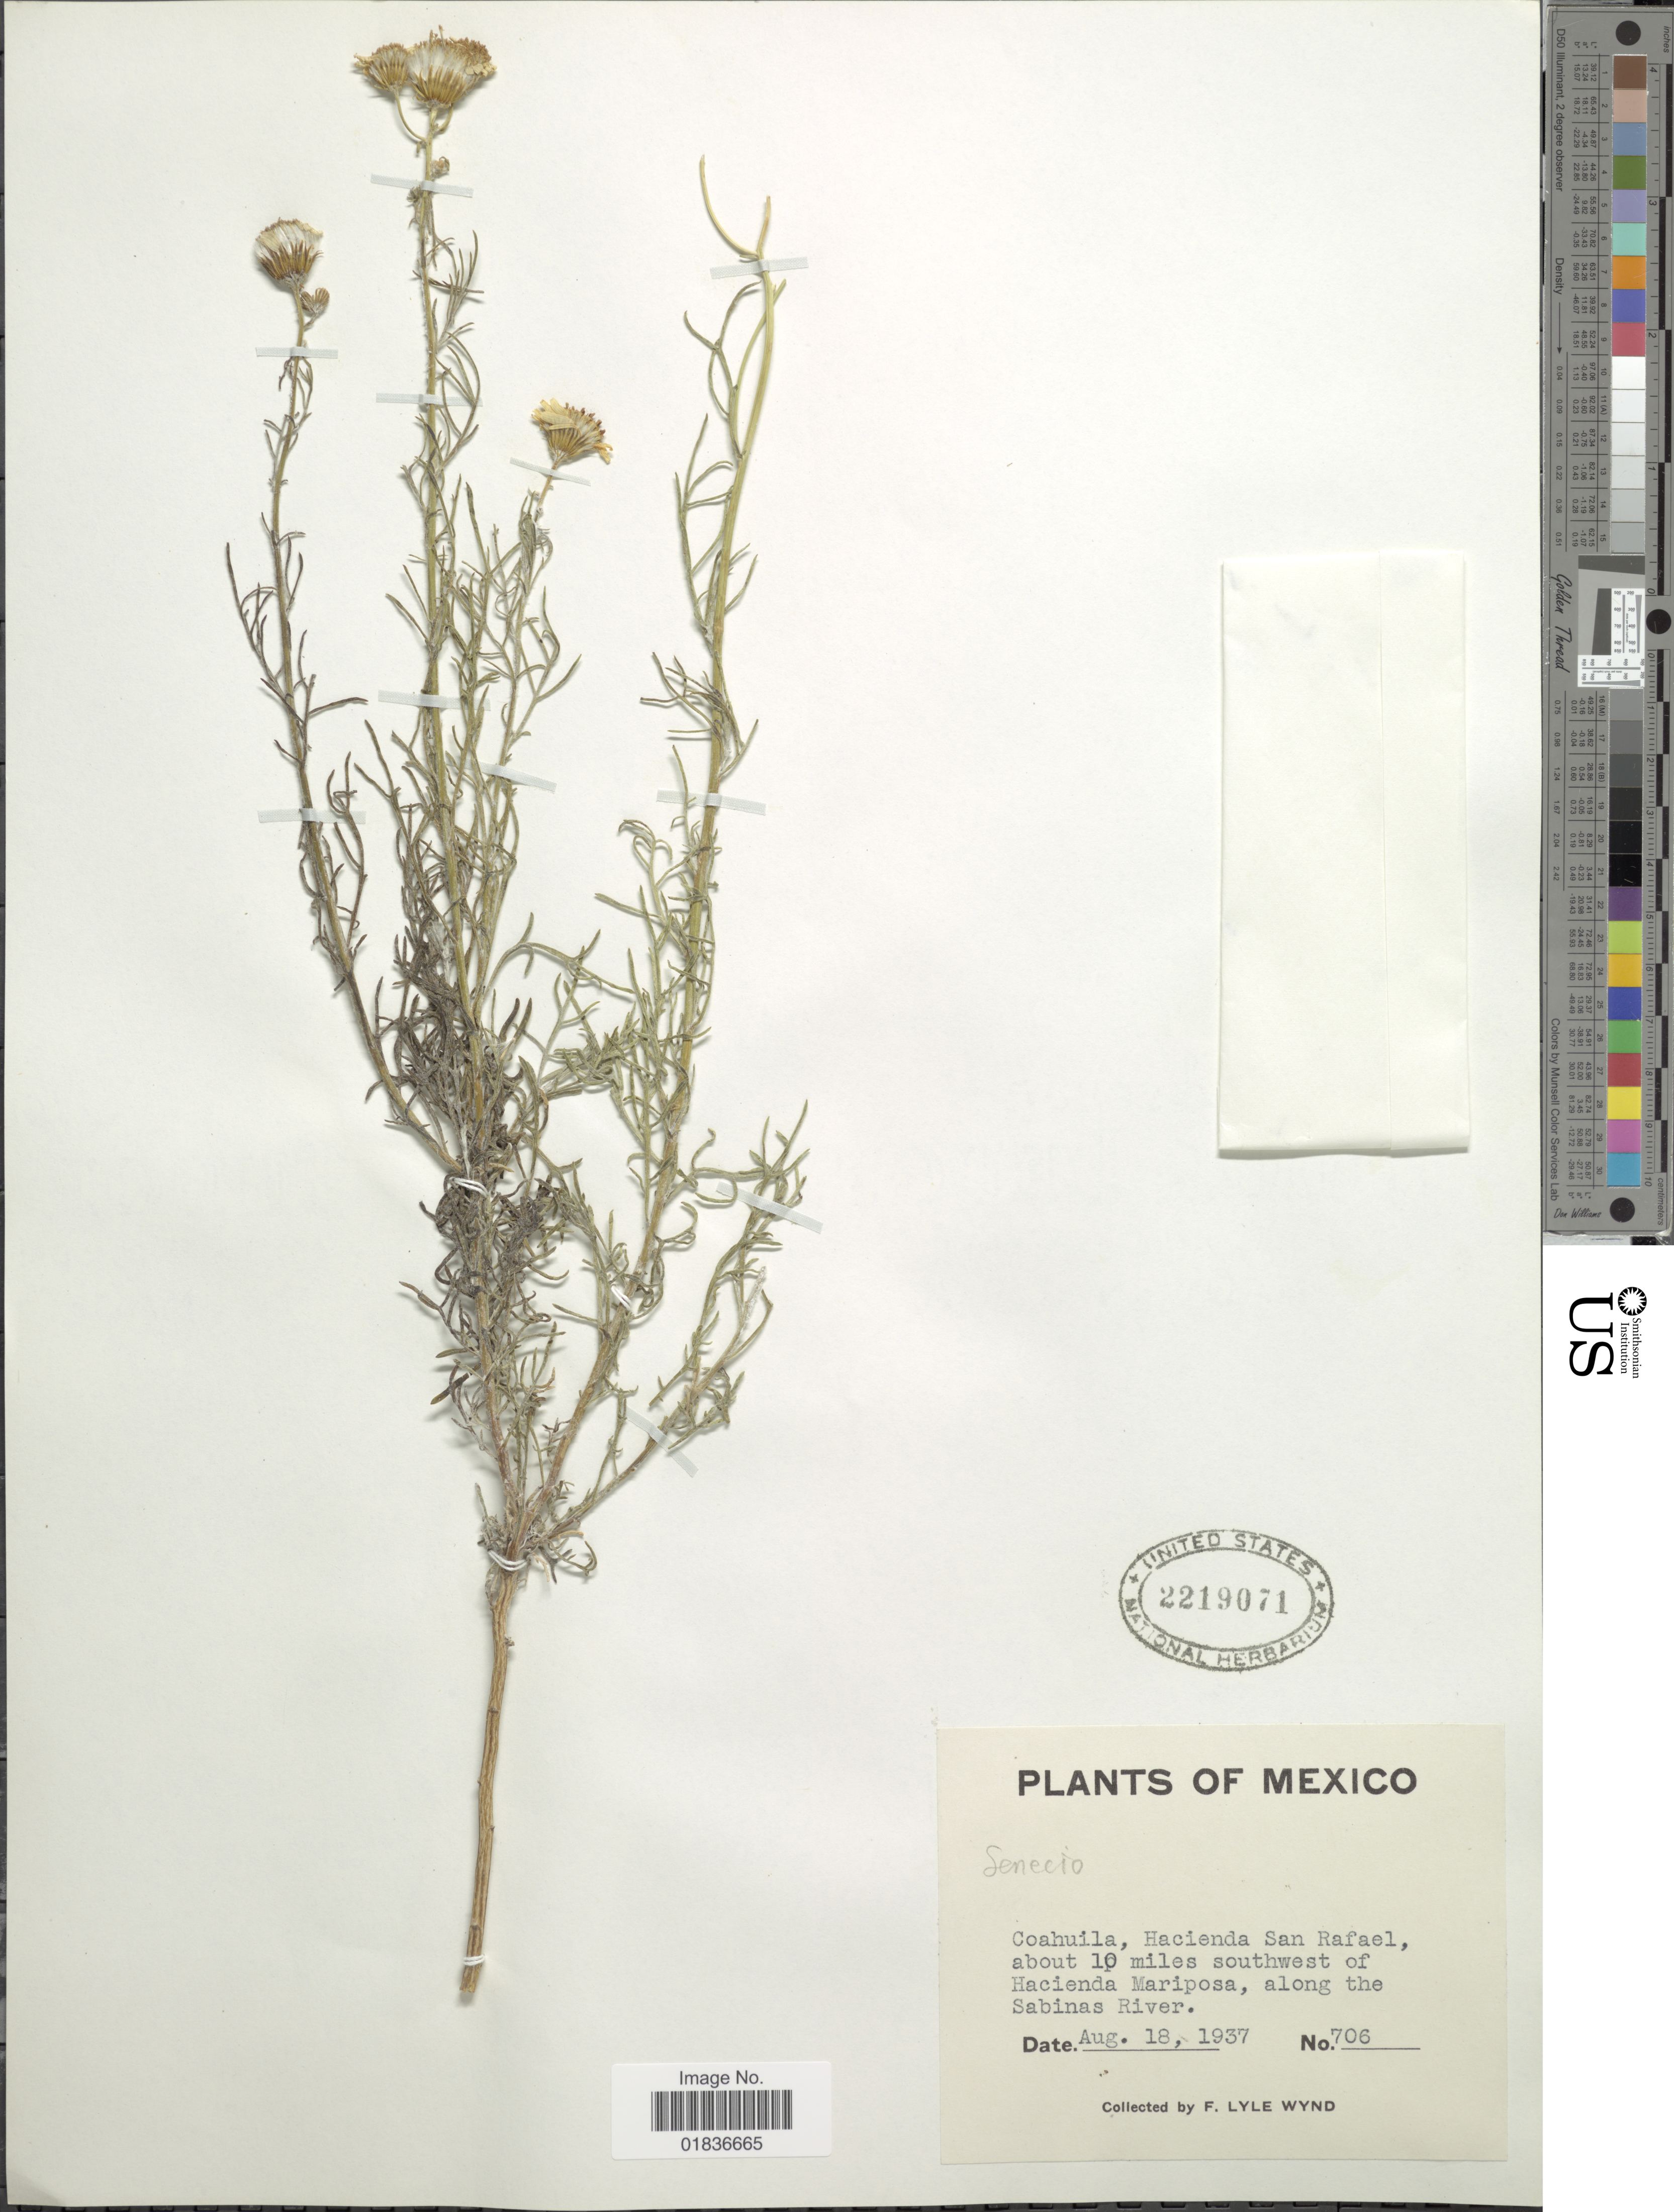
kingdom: Plantae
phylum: Tracheophyta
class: Magnoliopsida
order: Asterales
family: Asteraceae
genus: Senecio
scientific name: Senecio sp.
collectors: F. L. Wynd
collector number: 706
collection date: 1937-08-18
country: Mexico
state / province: Coahuila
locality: Coahuila, Hacienda San Rafael, about 10 miles southwest of Hacienda Mariposa, along the Sabinas River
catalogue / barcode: US 2219071